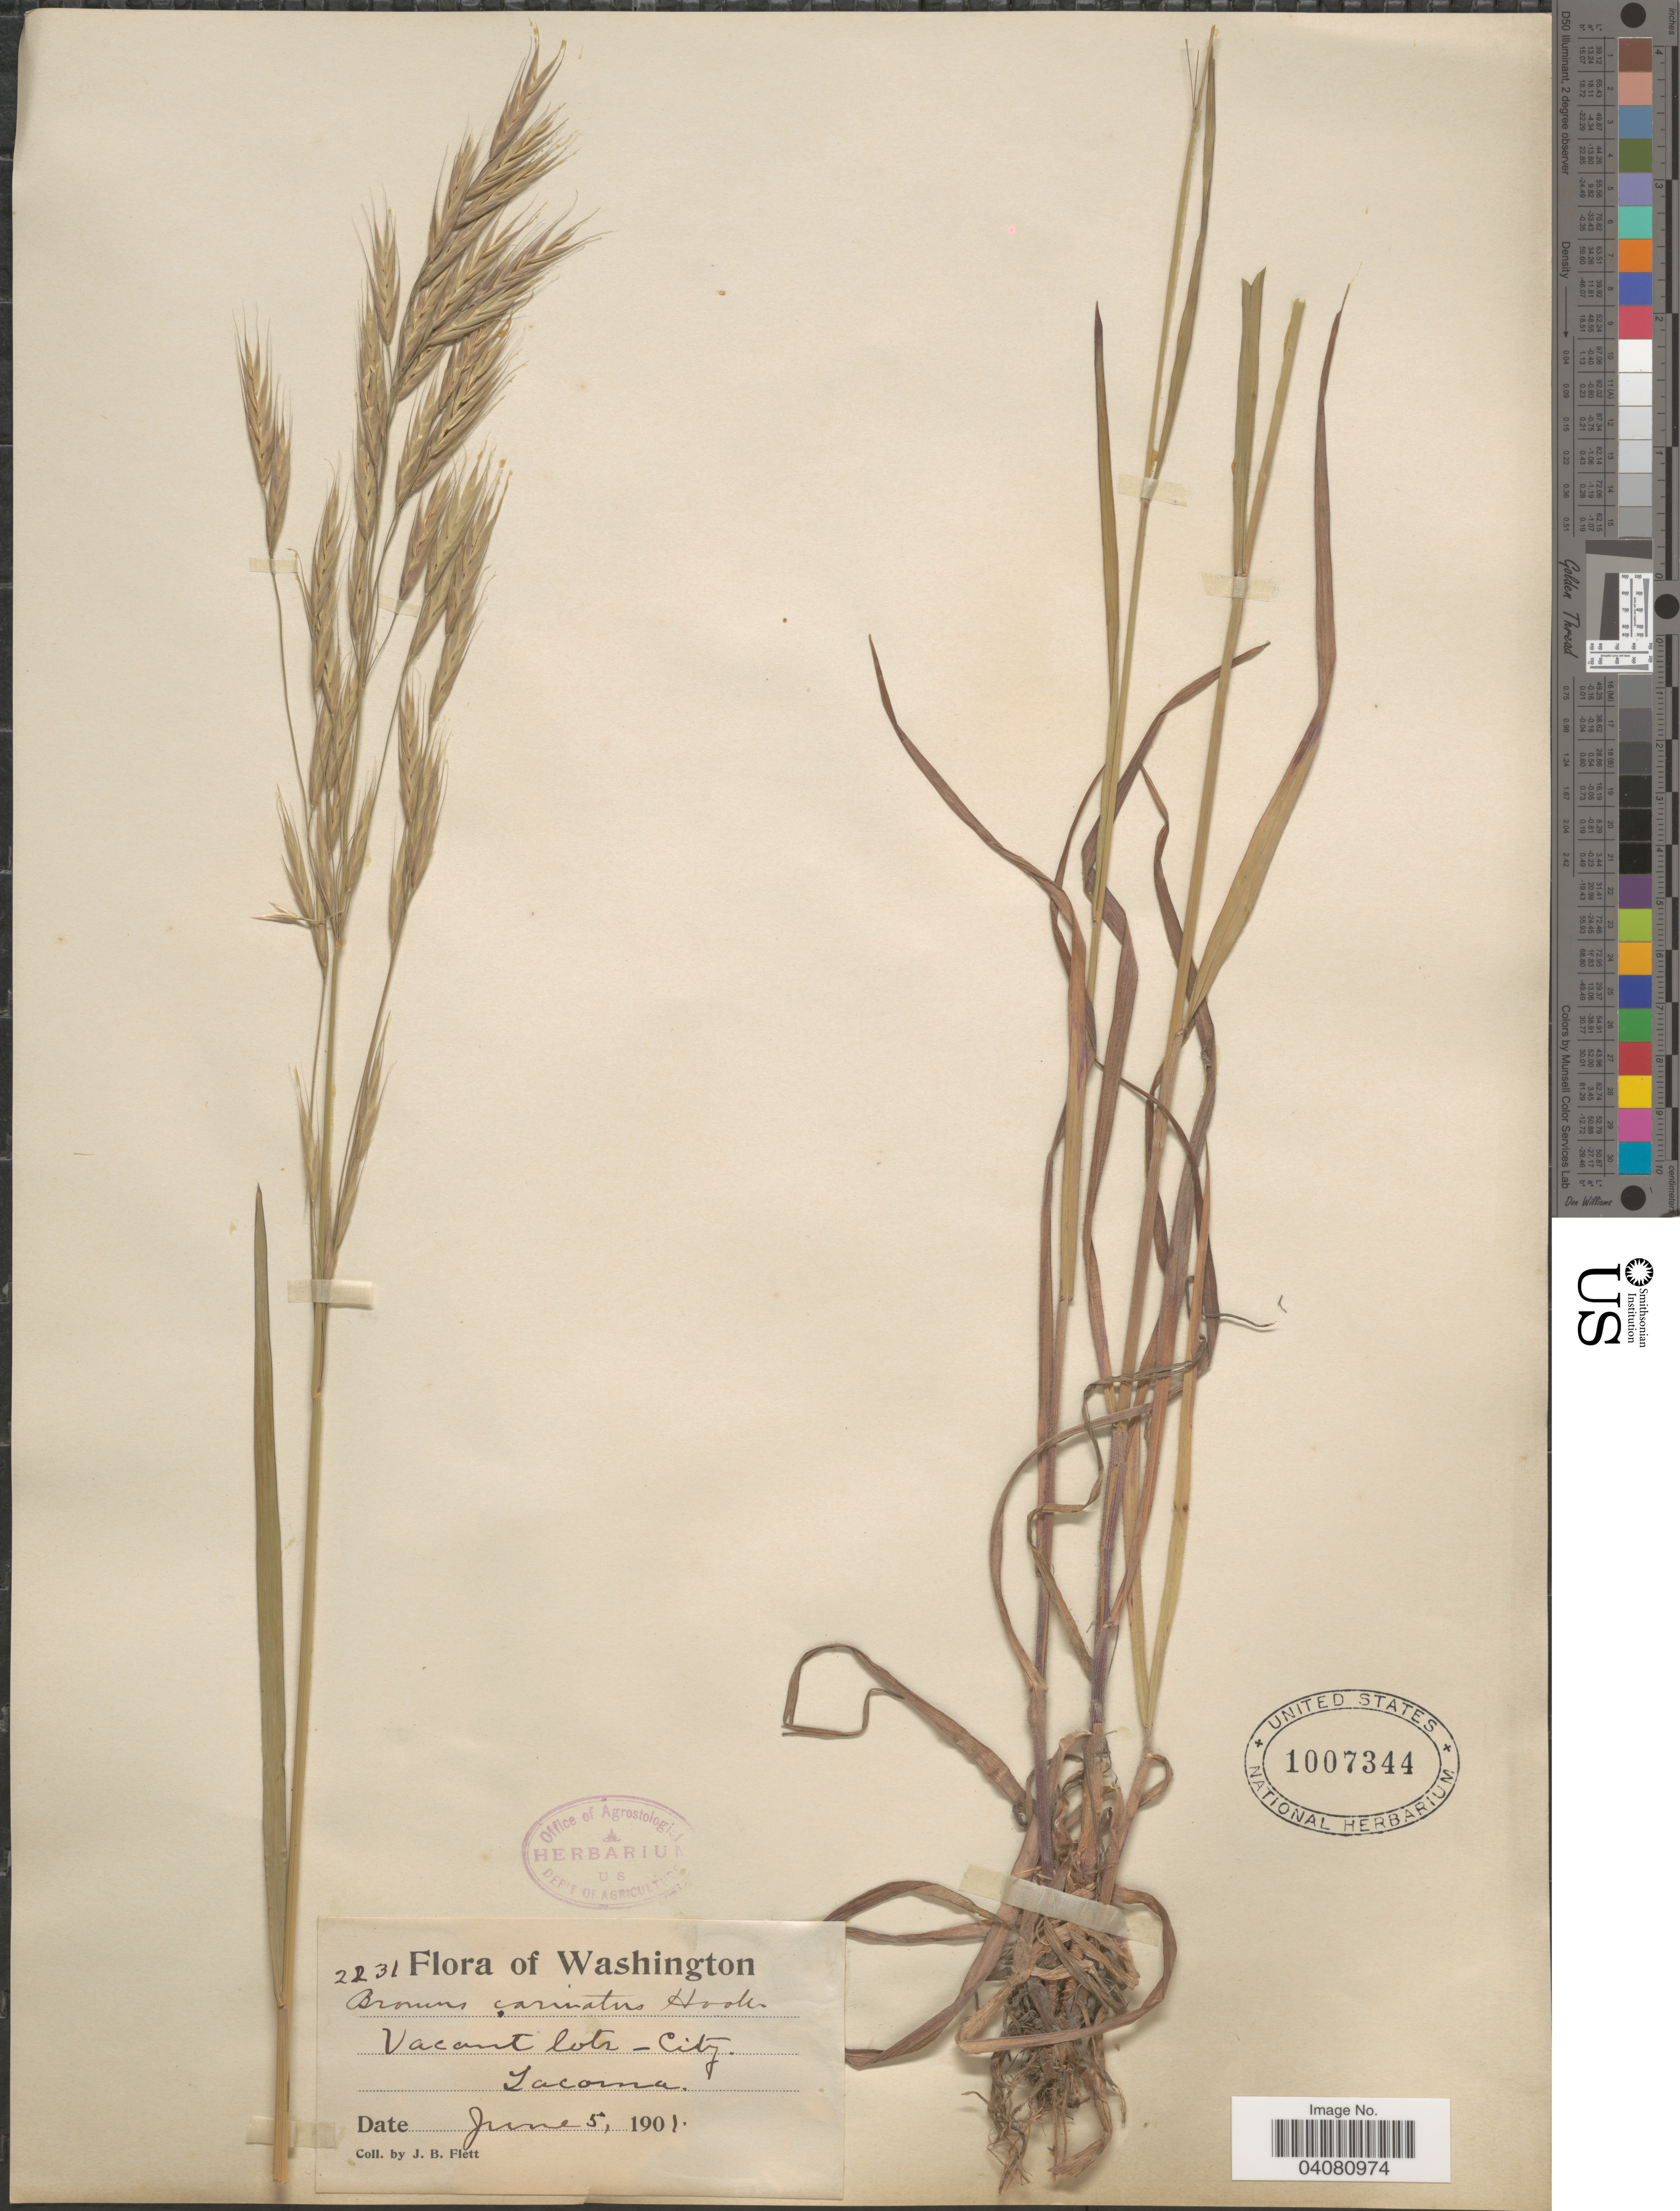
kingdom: Plantae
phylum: Tracheophyta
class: Liliopsida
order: Poales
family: Poaceae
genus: Bromus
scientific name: Bromus carinatus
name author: Hook. & Arn.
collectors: J. Flett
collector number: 2231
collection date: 1901-06-05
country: United States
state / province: Washington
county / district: Pierce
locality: Vacant lots - City. Tacoma.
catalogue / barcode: US 1007344